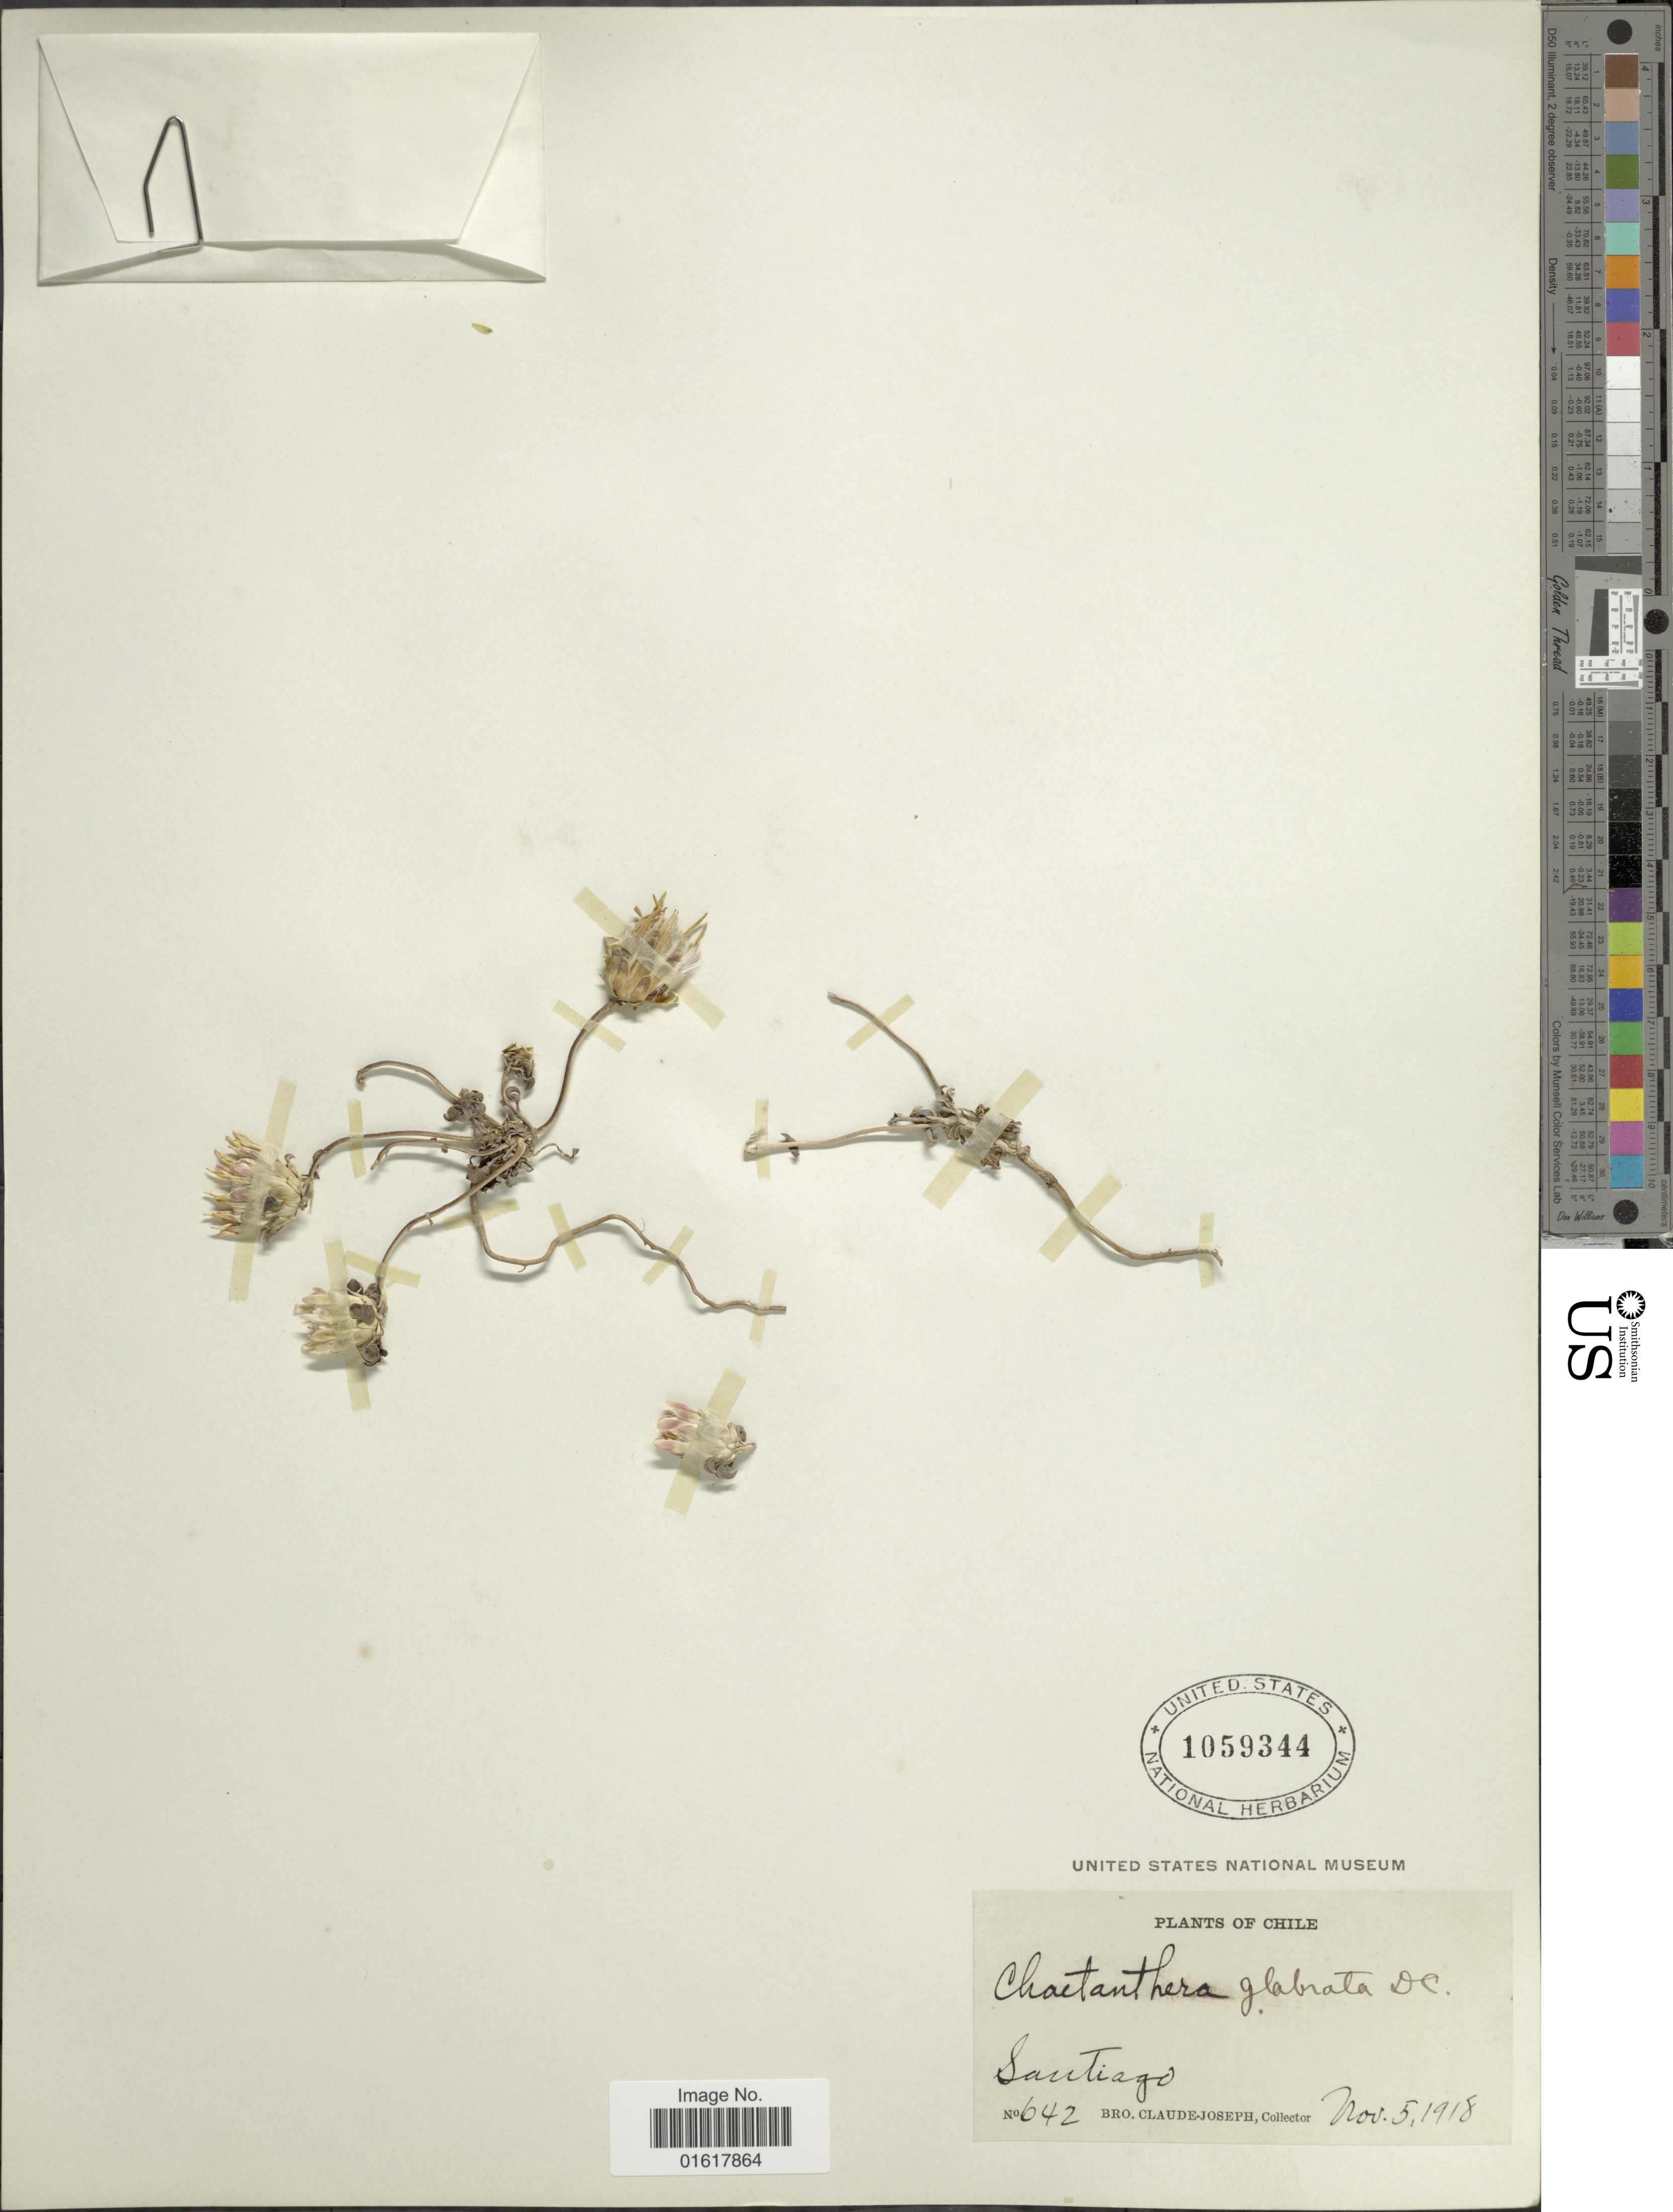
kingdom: Plantae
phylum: Tracheophyta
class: Magnoliopsida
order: Asterales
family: Asteraceae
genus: Chaetanthera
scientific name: Chaetanthera glabrata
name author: (DC.) F. Meigen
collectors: Bro. Claude-Joseph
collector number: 642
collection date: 1918-12-05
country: Chile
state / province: Región Metropolitana (RM)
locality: Santiago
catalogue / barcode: US 1059344